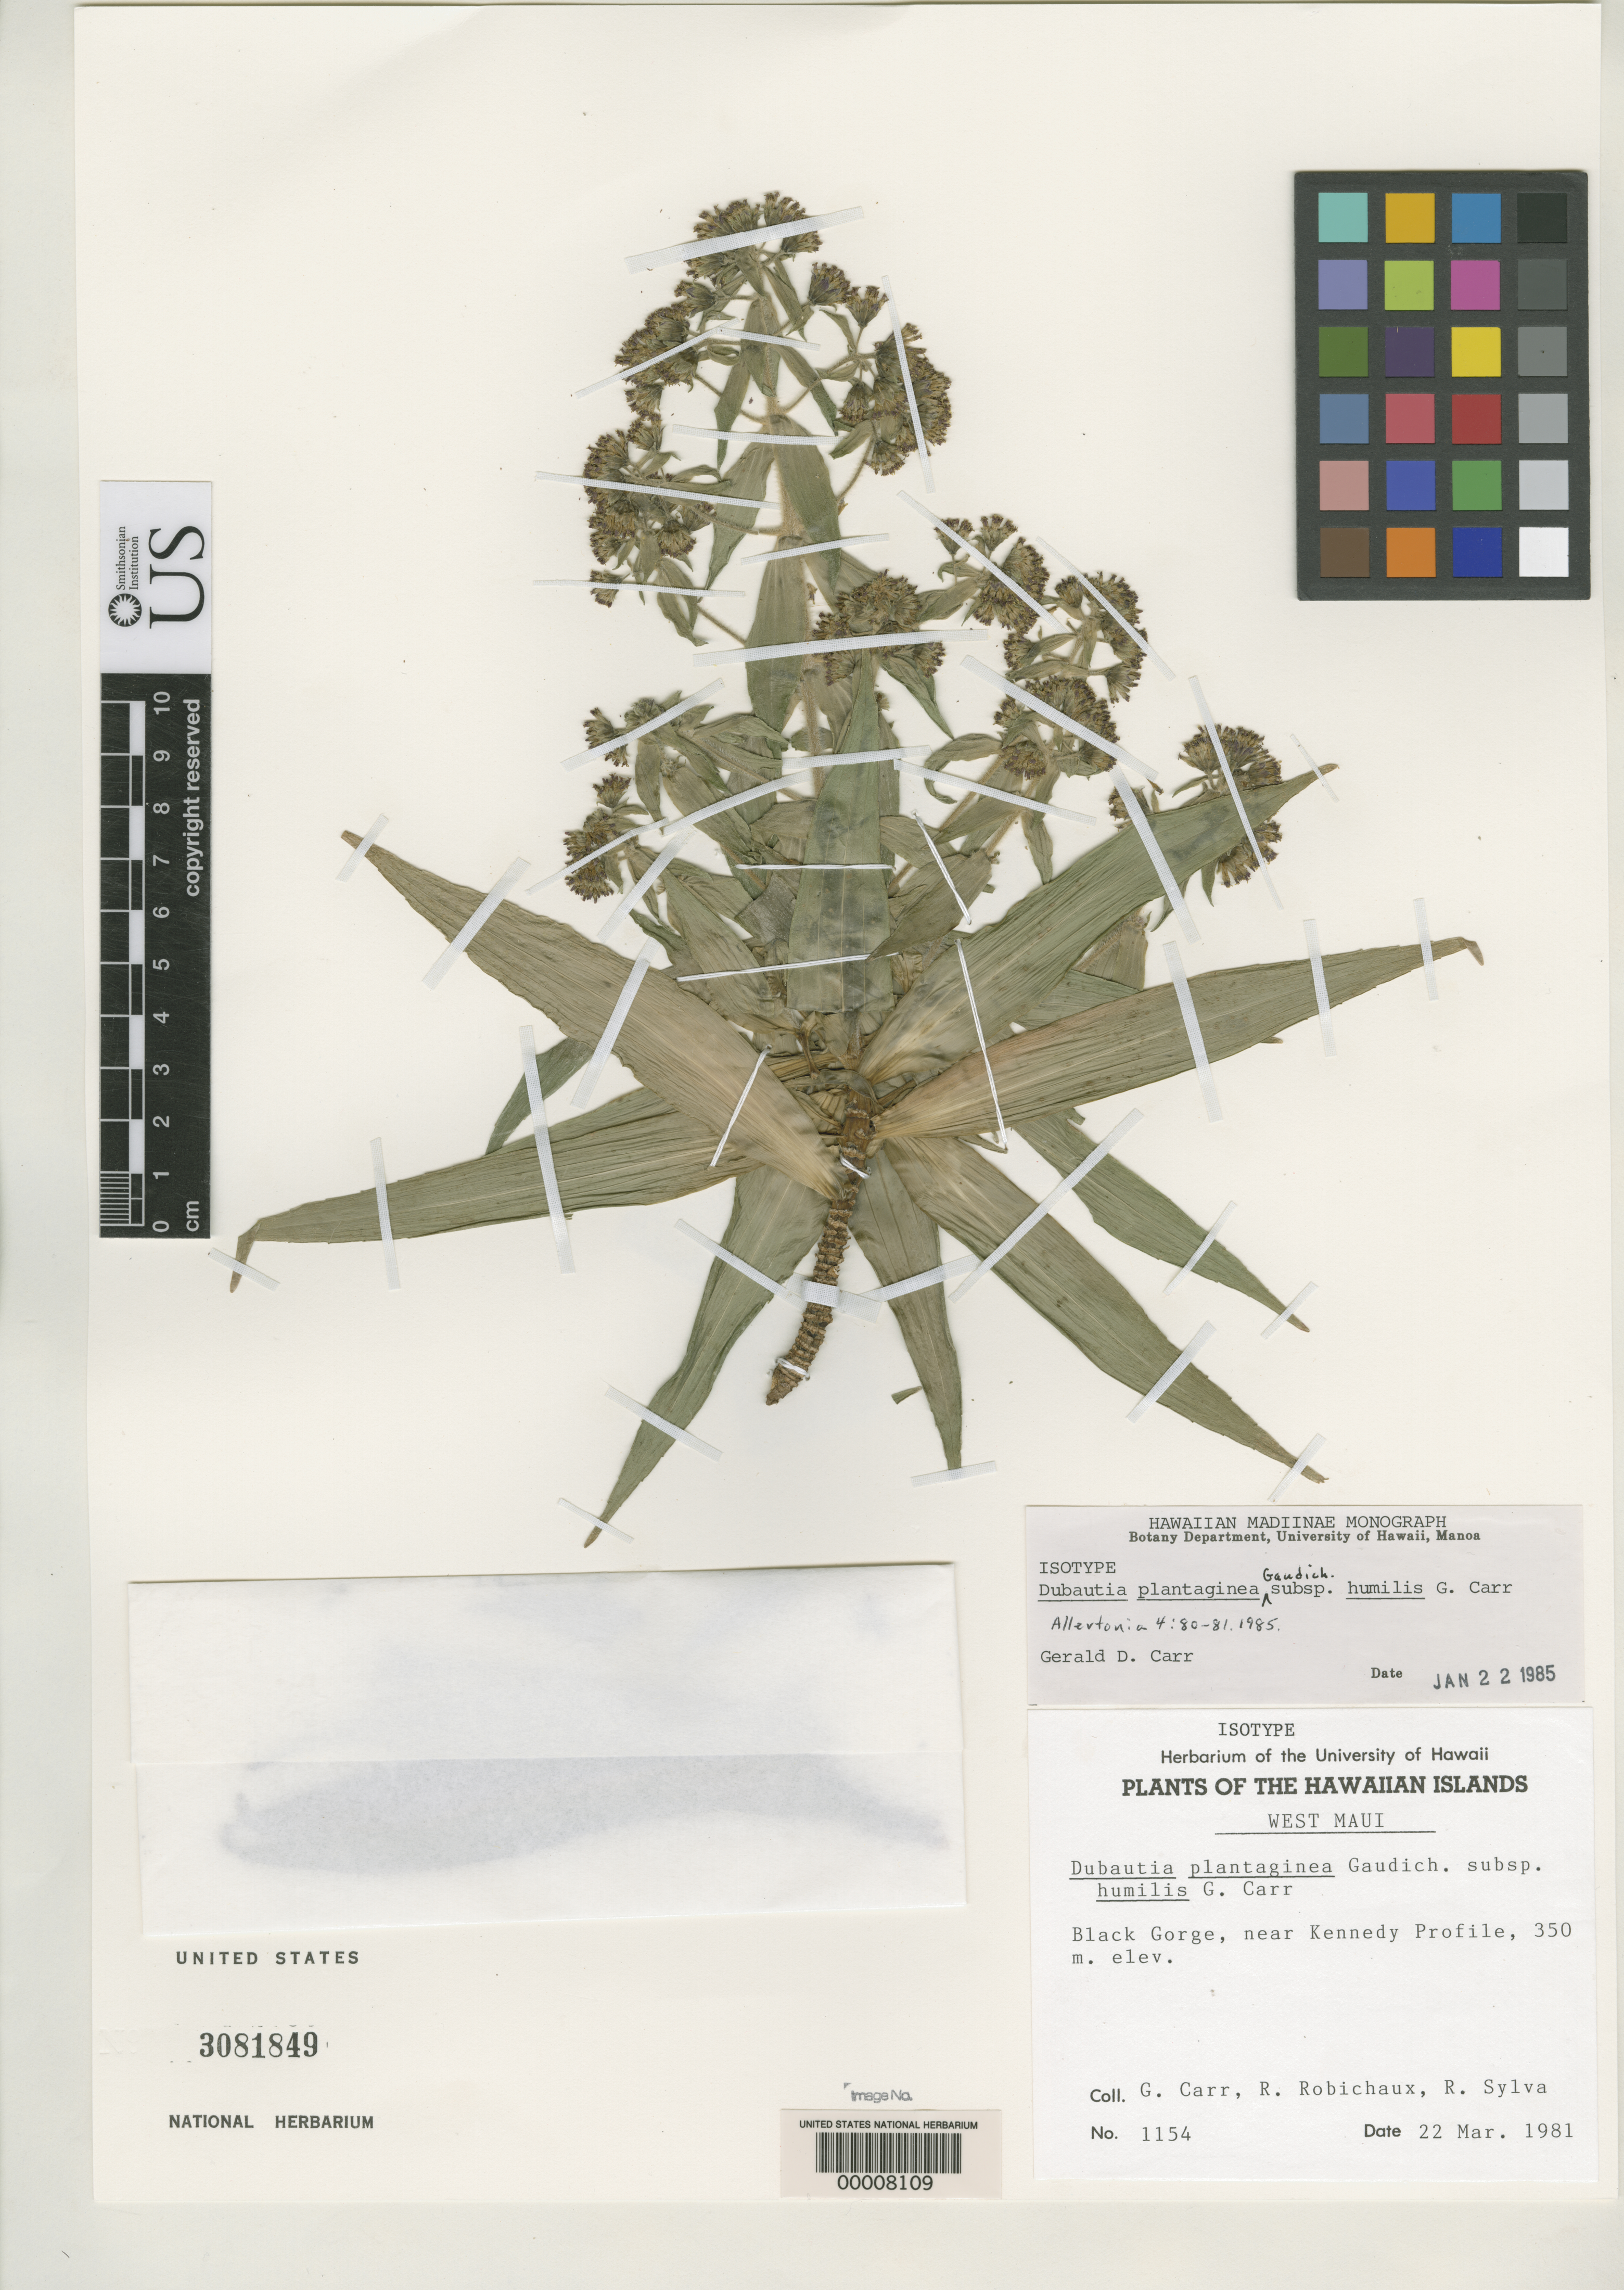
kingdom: Plantae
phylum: Tracheophyta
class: Magnoliopsida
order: Asterales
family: Asteraceae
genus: Dubautia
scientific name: Dubautia plantaginea subsp. humilis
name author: G.D. Carr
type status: Isotype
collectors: G. D. Carr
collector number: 1154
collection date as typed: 22 Mar 1981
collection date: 1981-03-22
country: United States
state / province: Hawaii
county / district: Maui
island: Maui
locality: Black Gorge, near Kennedy Profile.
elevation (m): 350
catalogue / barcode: US 3081849